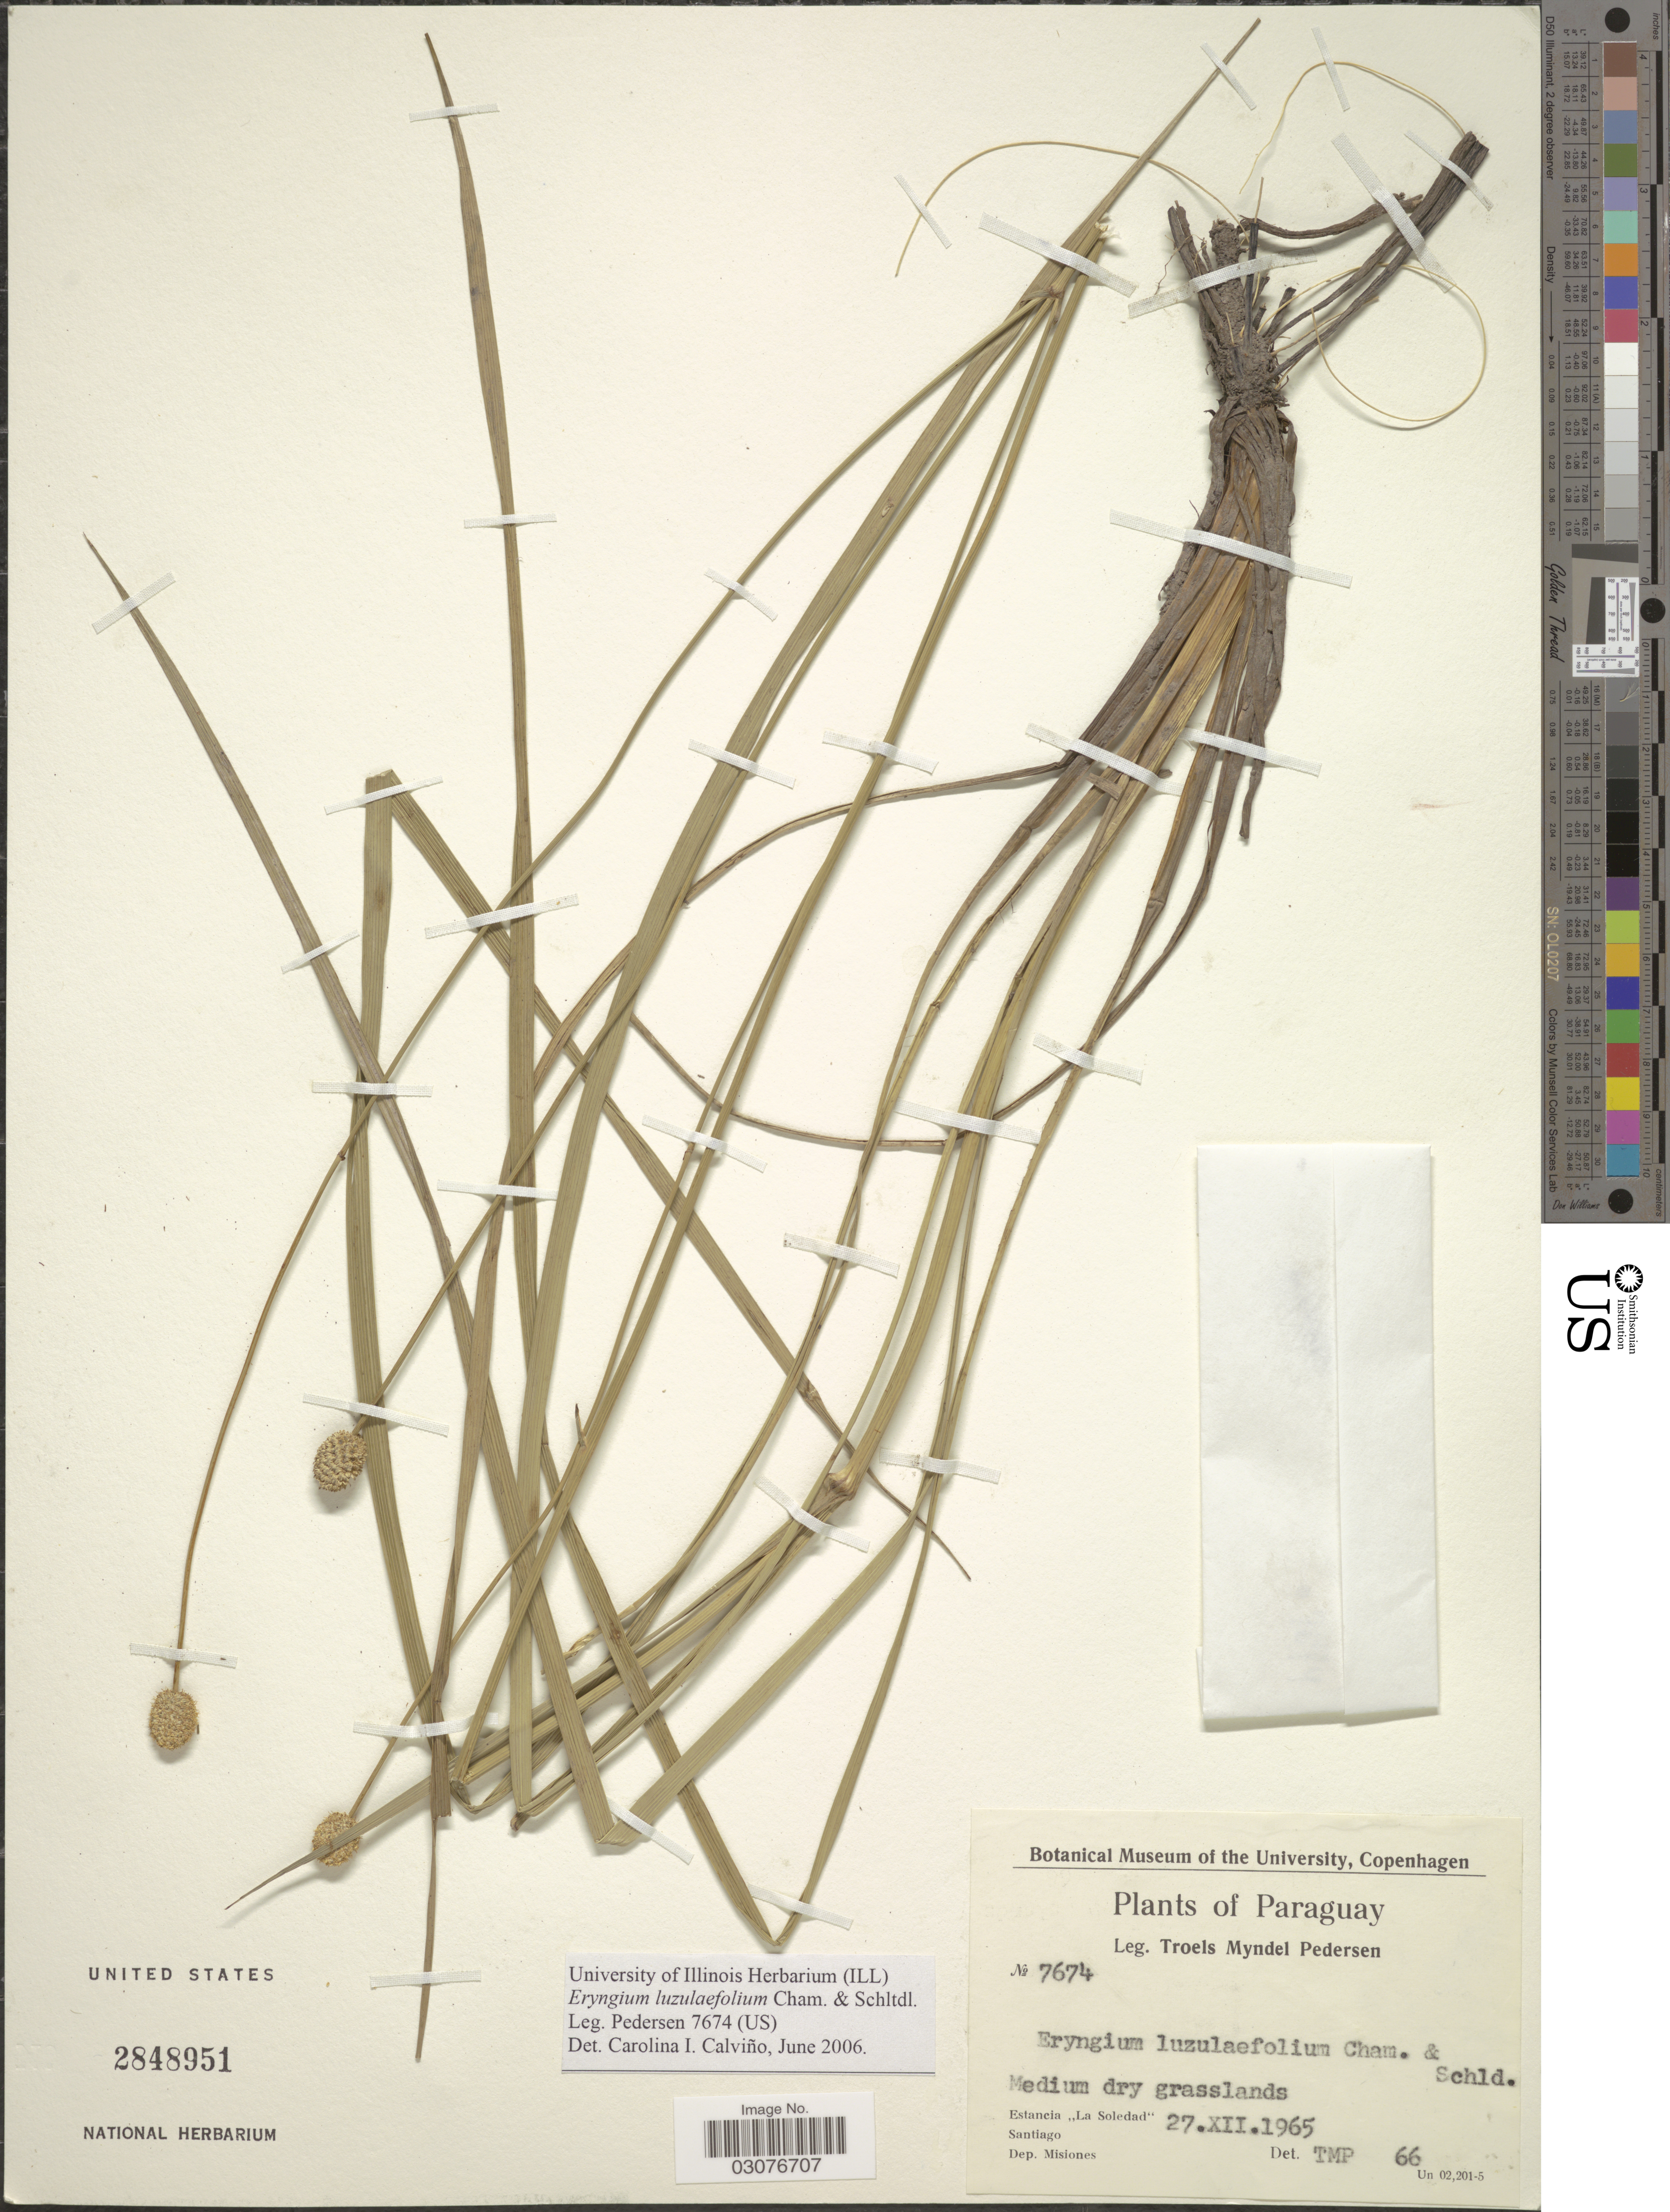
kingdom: Plantae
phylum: Tracheophyta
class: Magnoliopsida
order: Apiales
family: Apiaceae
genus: Eryngium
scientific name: Eryngium luzulifolium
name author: Cham. & Schltdl.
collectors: T. Pederson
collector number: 7674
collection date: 1965-12-27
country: Argentina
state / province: Misiones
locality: Estancia "La Soledad", Santiago, Dep. Misiones.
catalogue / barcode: US 2848951